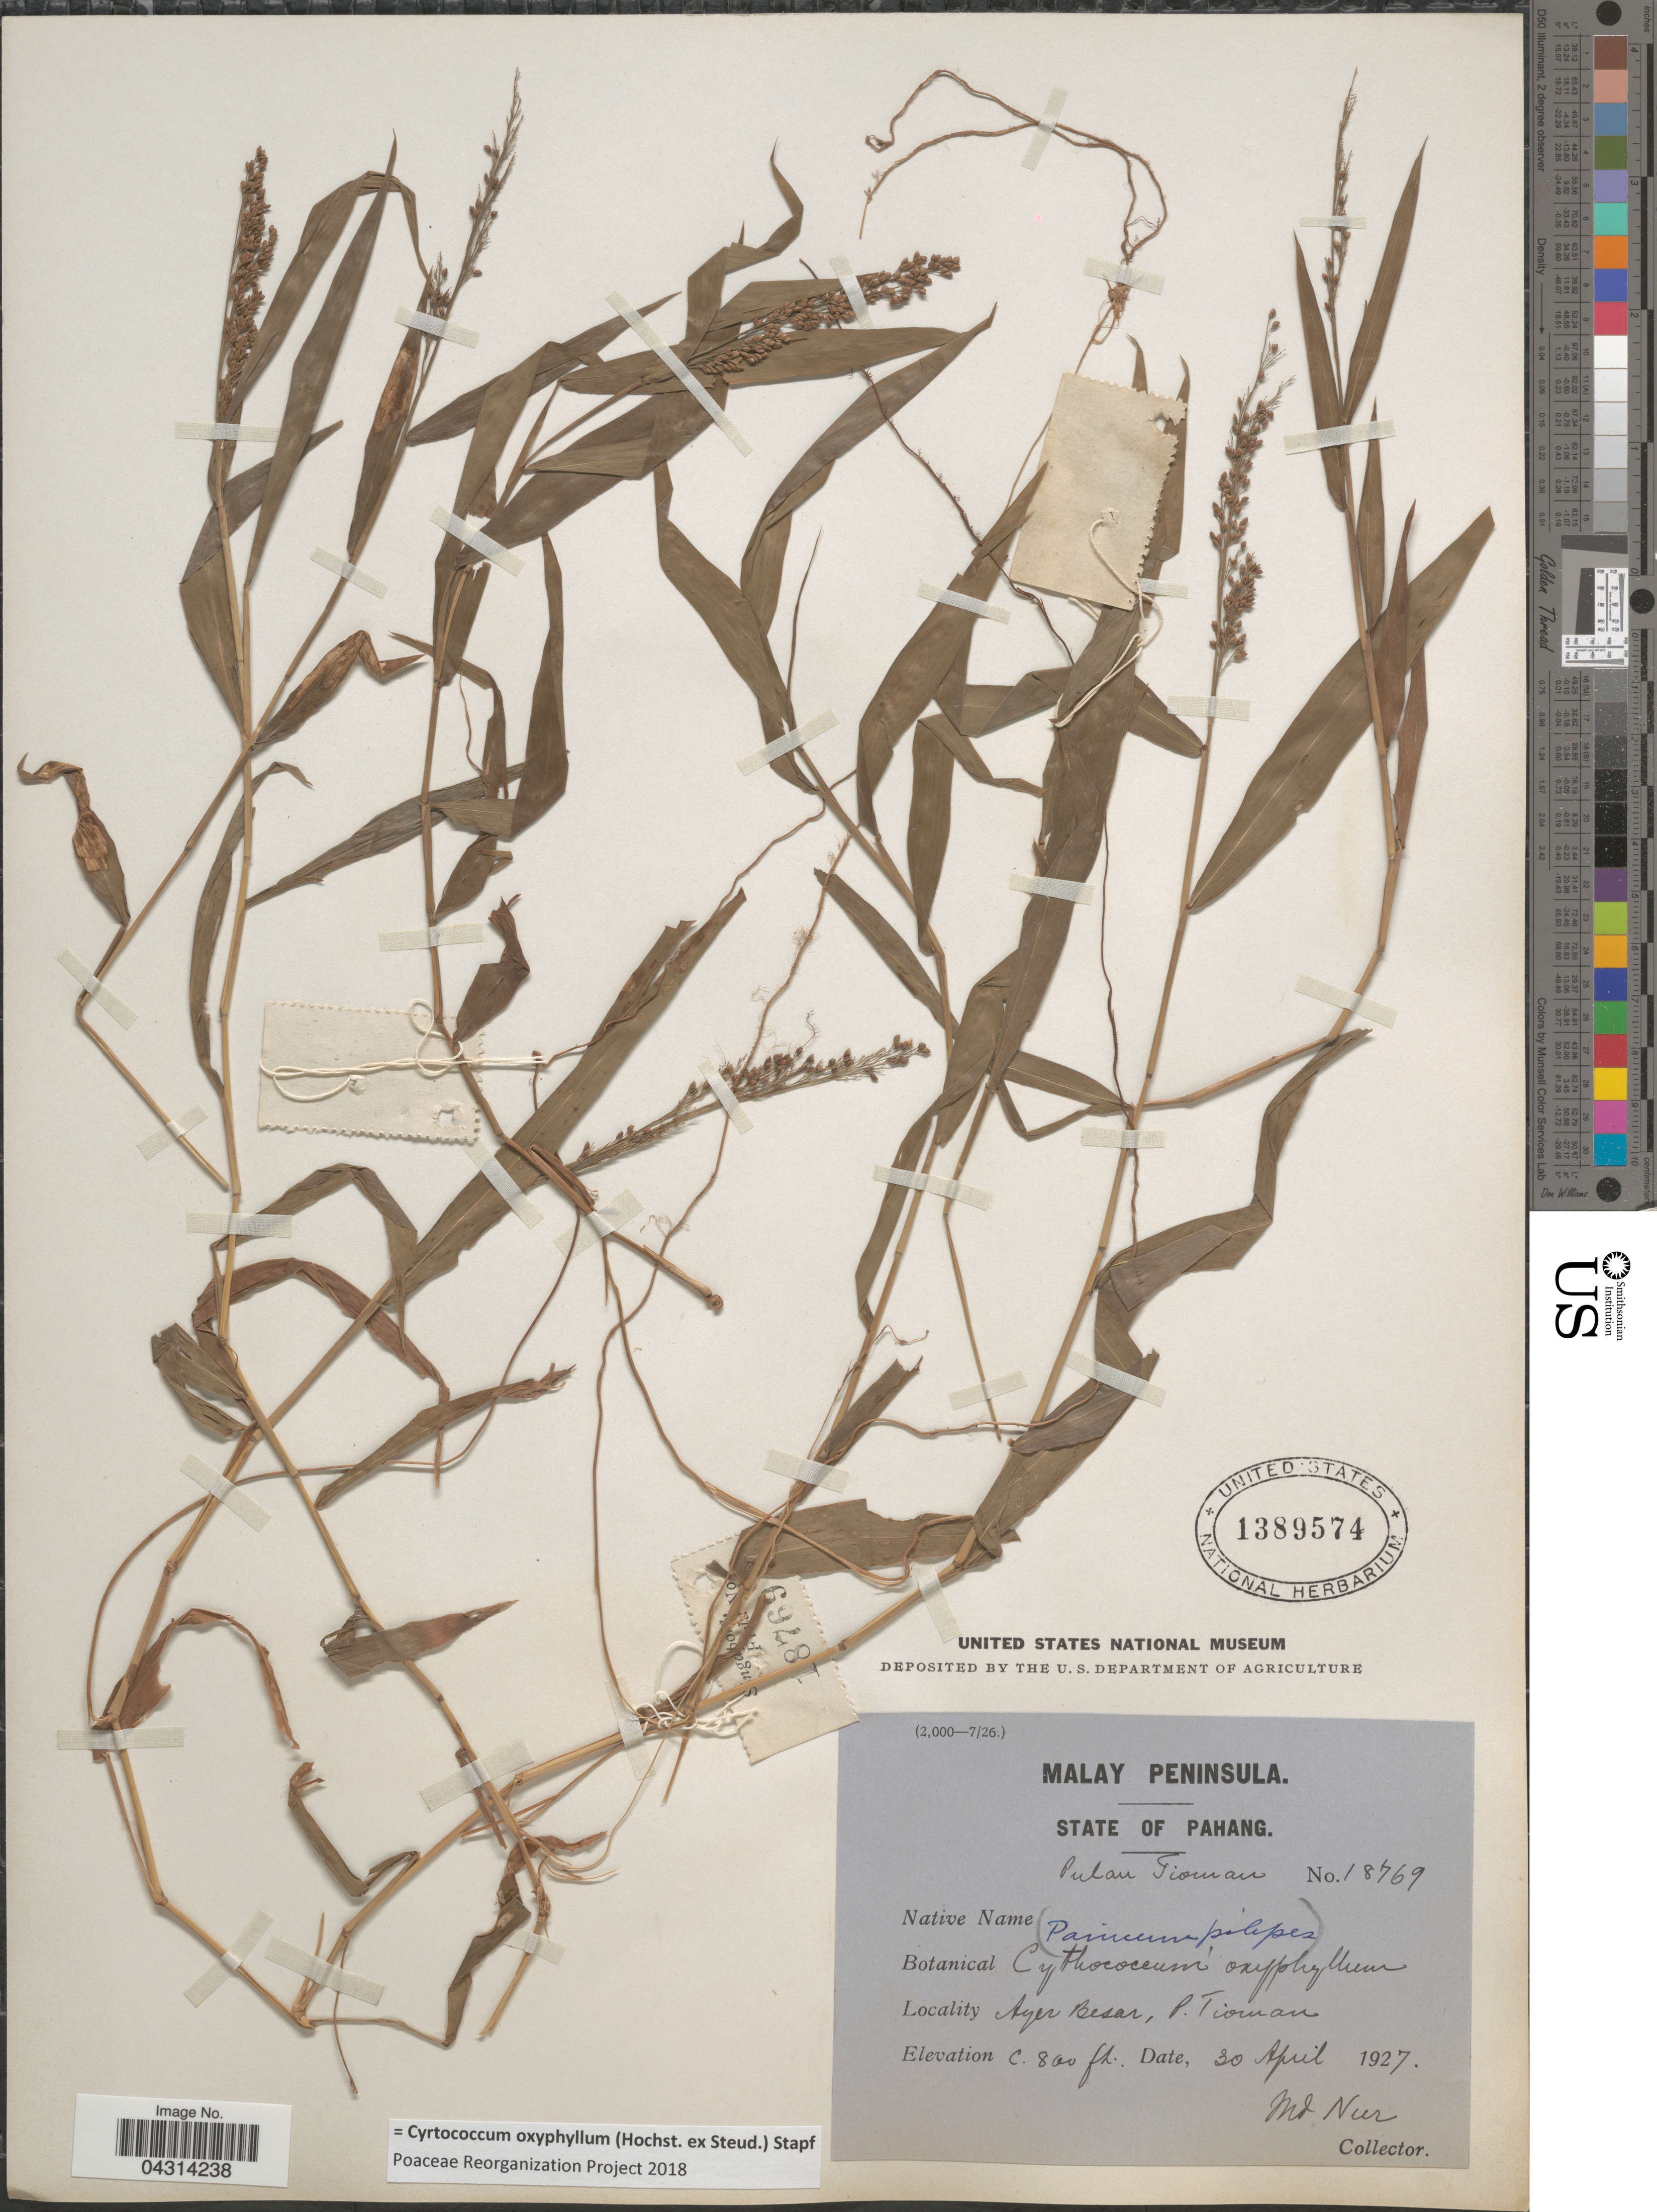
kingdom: Plantae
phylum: Tracheophyta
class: Liliopsida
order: Poales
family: Poaceae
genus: Cyrtococcum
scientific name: Cyrtococcum oxyphyllum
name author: (Steud.) Stapf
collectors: M. Nur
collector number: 18769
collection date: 1927-04-30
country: Malaysia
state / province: Pahang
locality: Malay Peninsula. Pulau Tioman. Ayer Besar, P. Tioman.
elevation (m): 244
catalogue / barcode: US 1389574